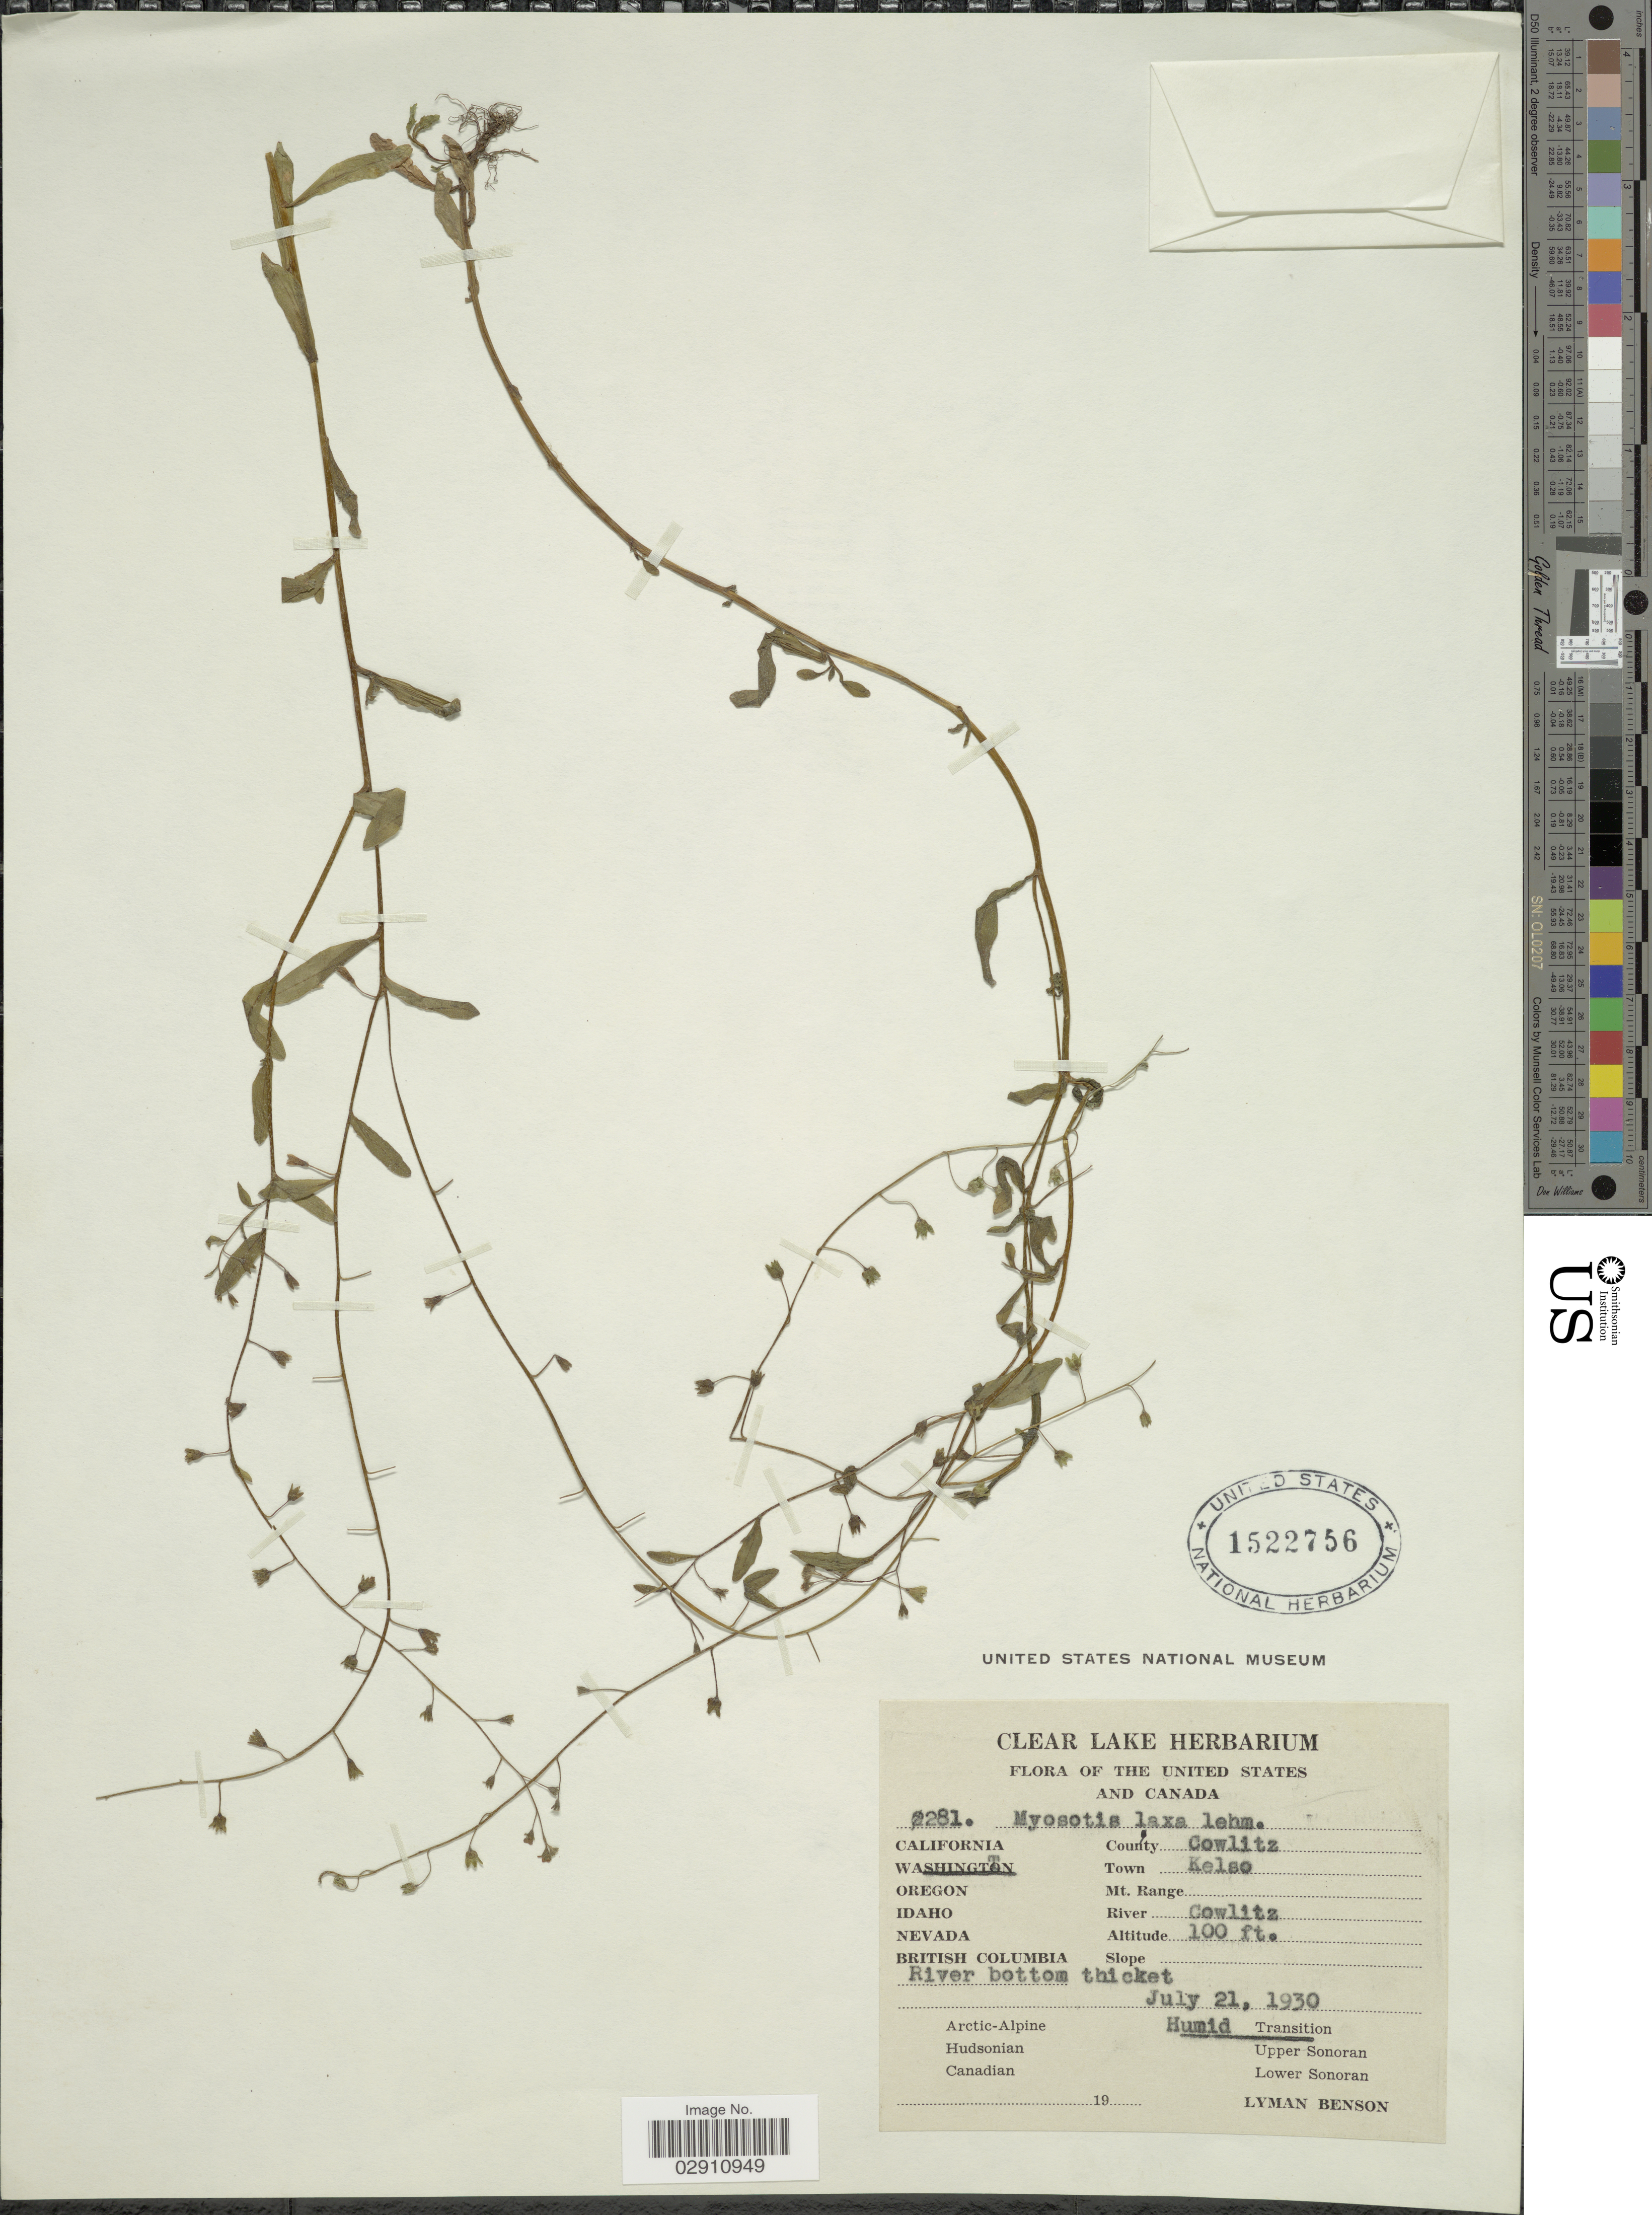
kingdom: Plantae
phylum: Tracheophyta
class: Magnoliopsida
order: Boraginales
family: Boraginaceae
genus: Myosotis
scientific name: Myosotis laxa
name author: F. Lehm.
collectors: L. D. Benson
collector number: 281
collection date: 1930-07-21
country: United States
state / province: Washington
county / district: Cowlitz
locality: County Cowlitz. Town Kelso. River Cowlitz. River bottom thicket. Humid Transition.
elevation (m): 30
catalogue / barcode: US 1522756